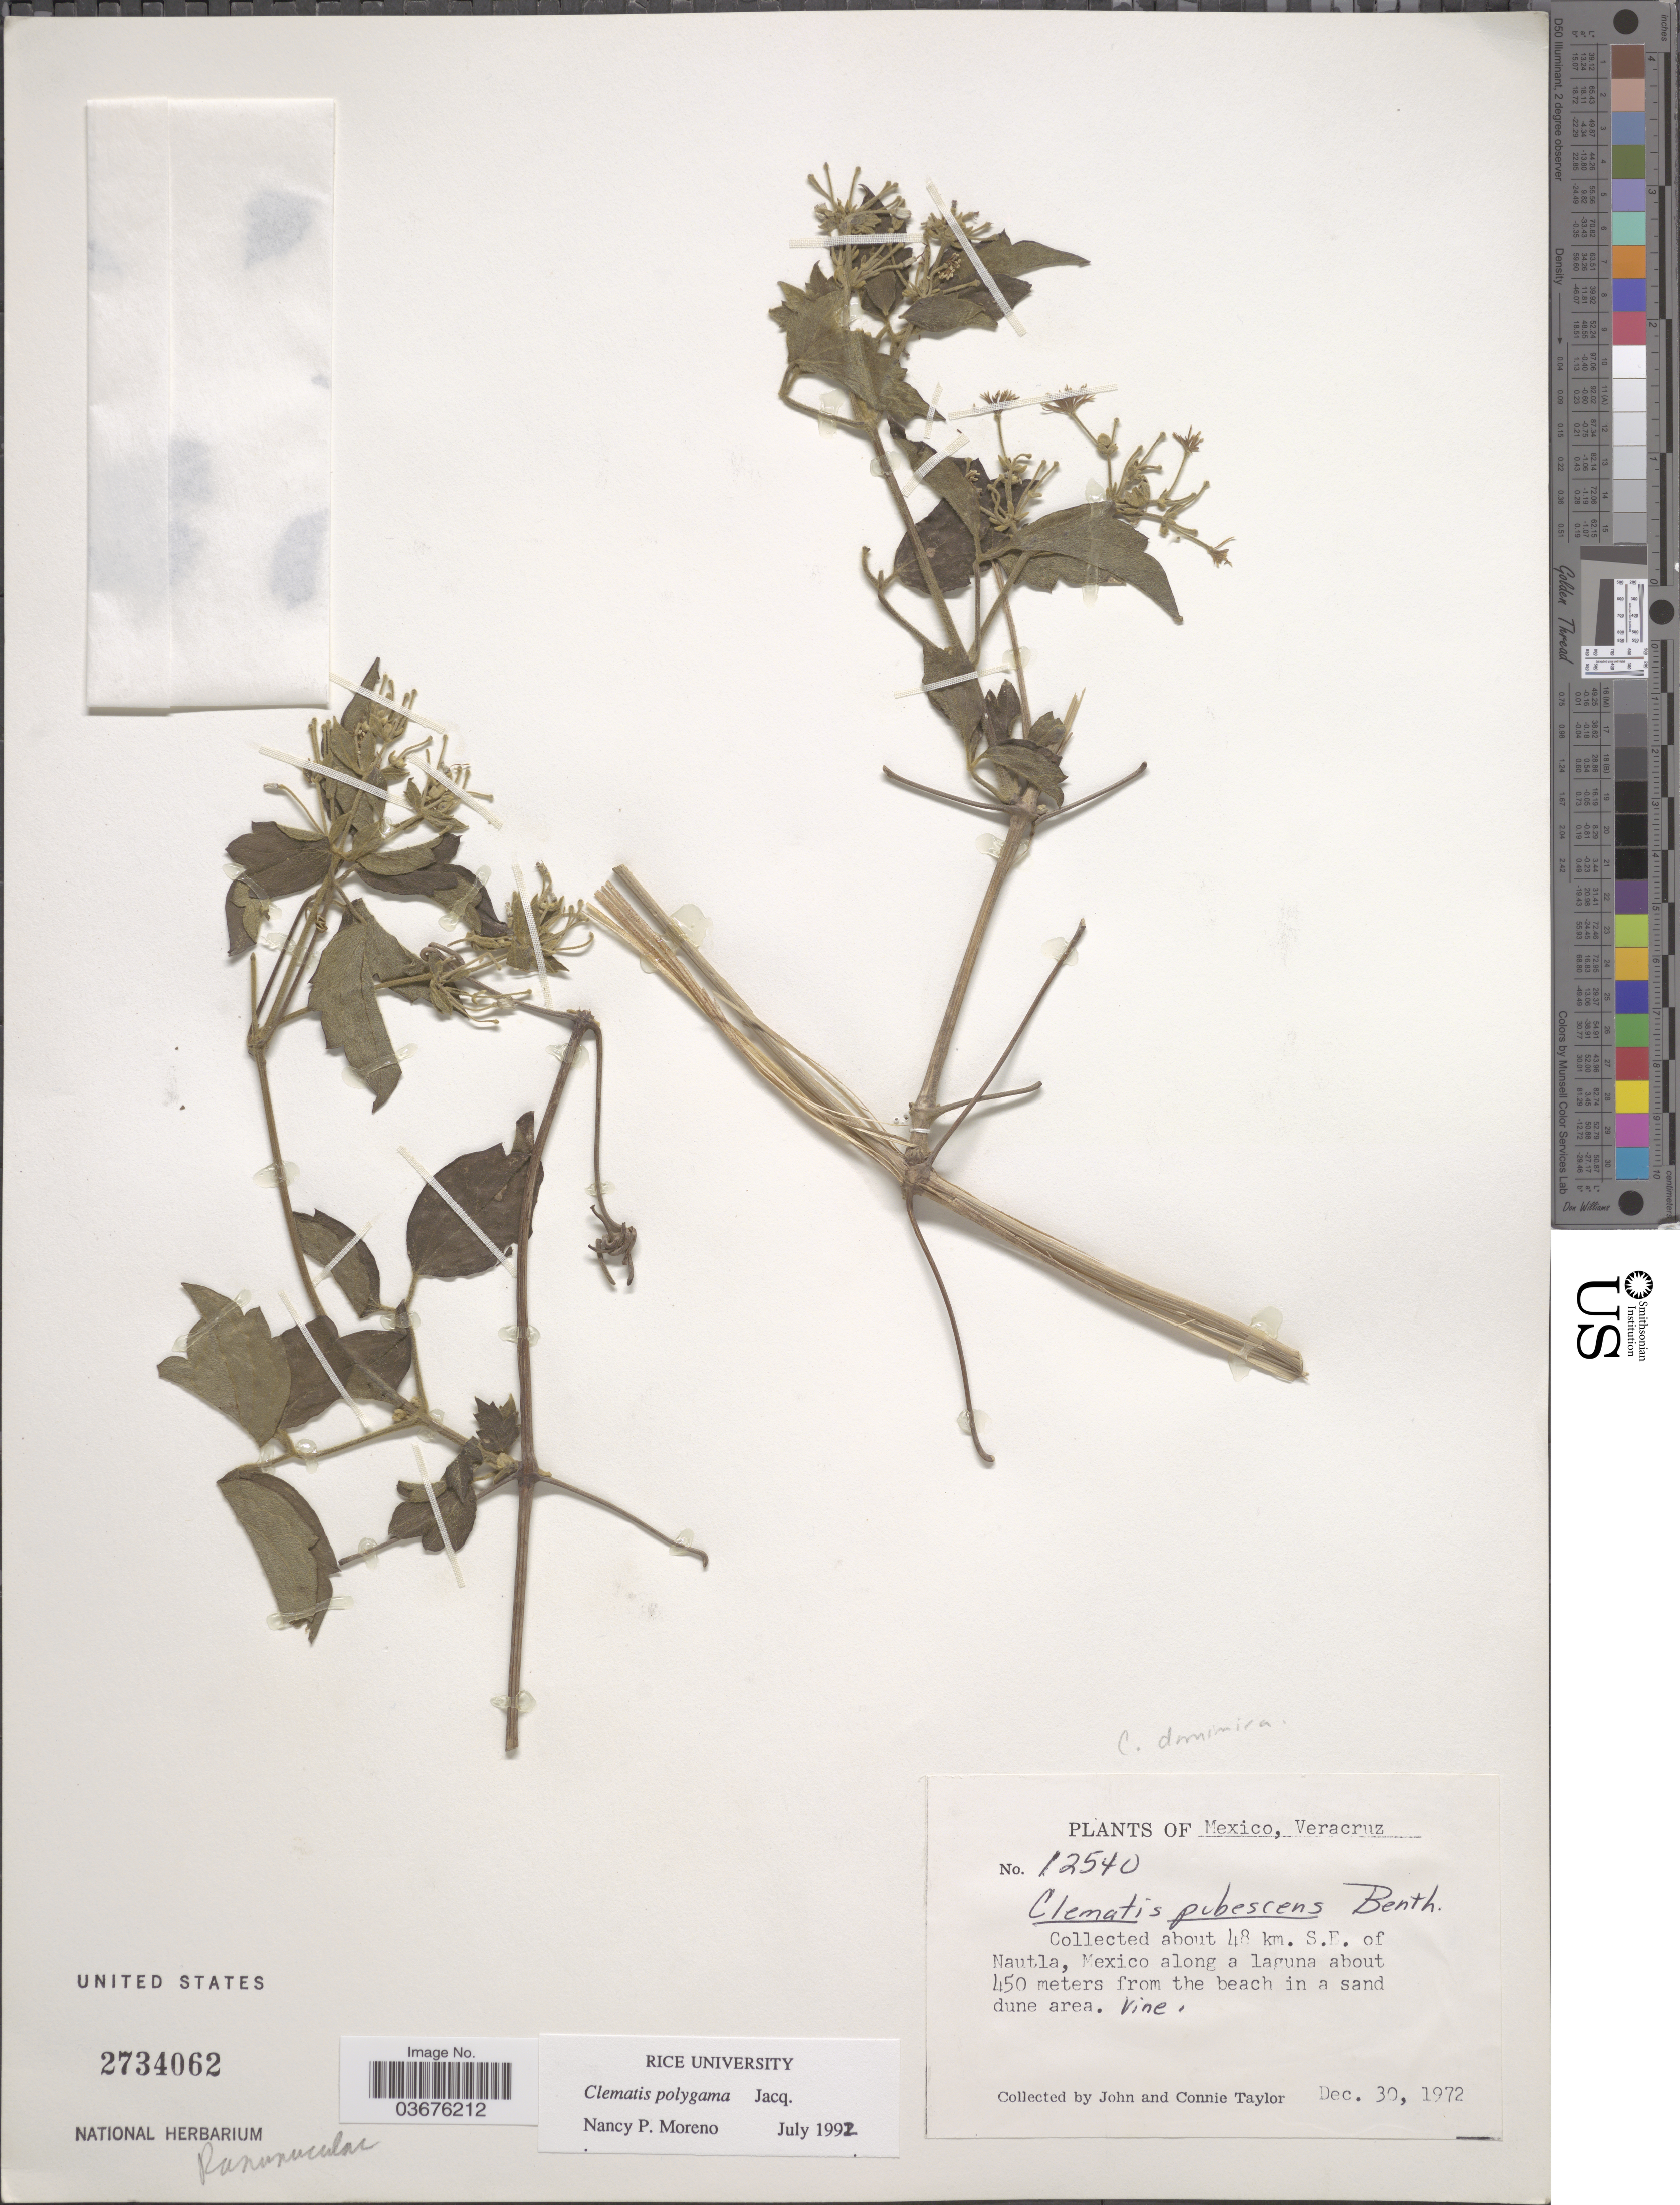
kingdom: Plantae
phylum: Tracheophyta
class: Magnoliopsida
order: Ranunculales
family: Ranunculaceae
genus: Clematis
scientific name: Clematis polygama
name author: Jacq.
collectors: J. Taylor & C. Taylor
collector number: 12540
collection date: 1972-12-30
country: Mexico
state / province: Veracruz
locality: Veracruz. 48 km. S.E. of Nautla.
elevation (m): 450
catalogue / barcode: US 2734062